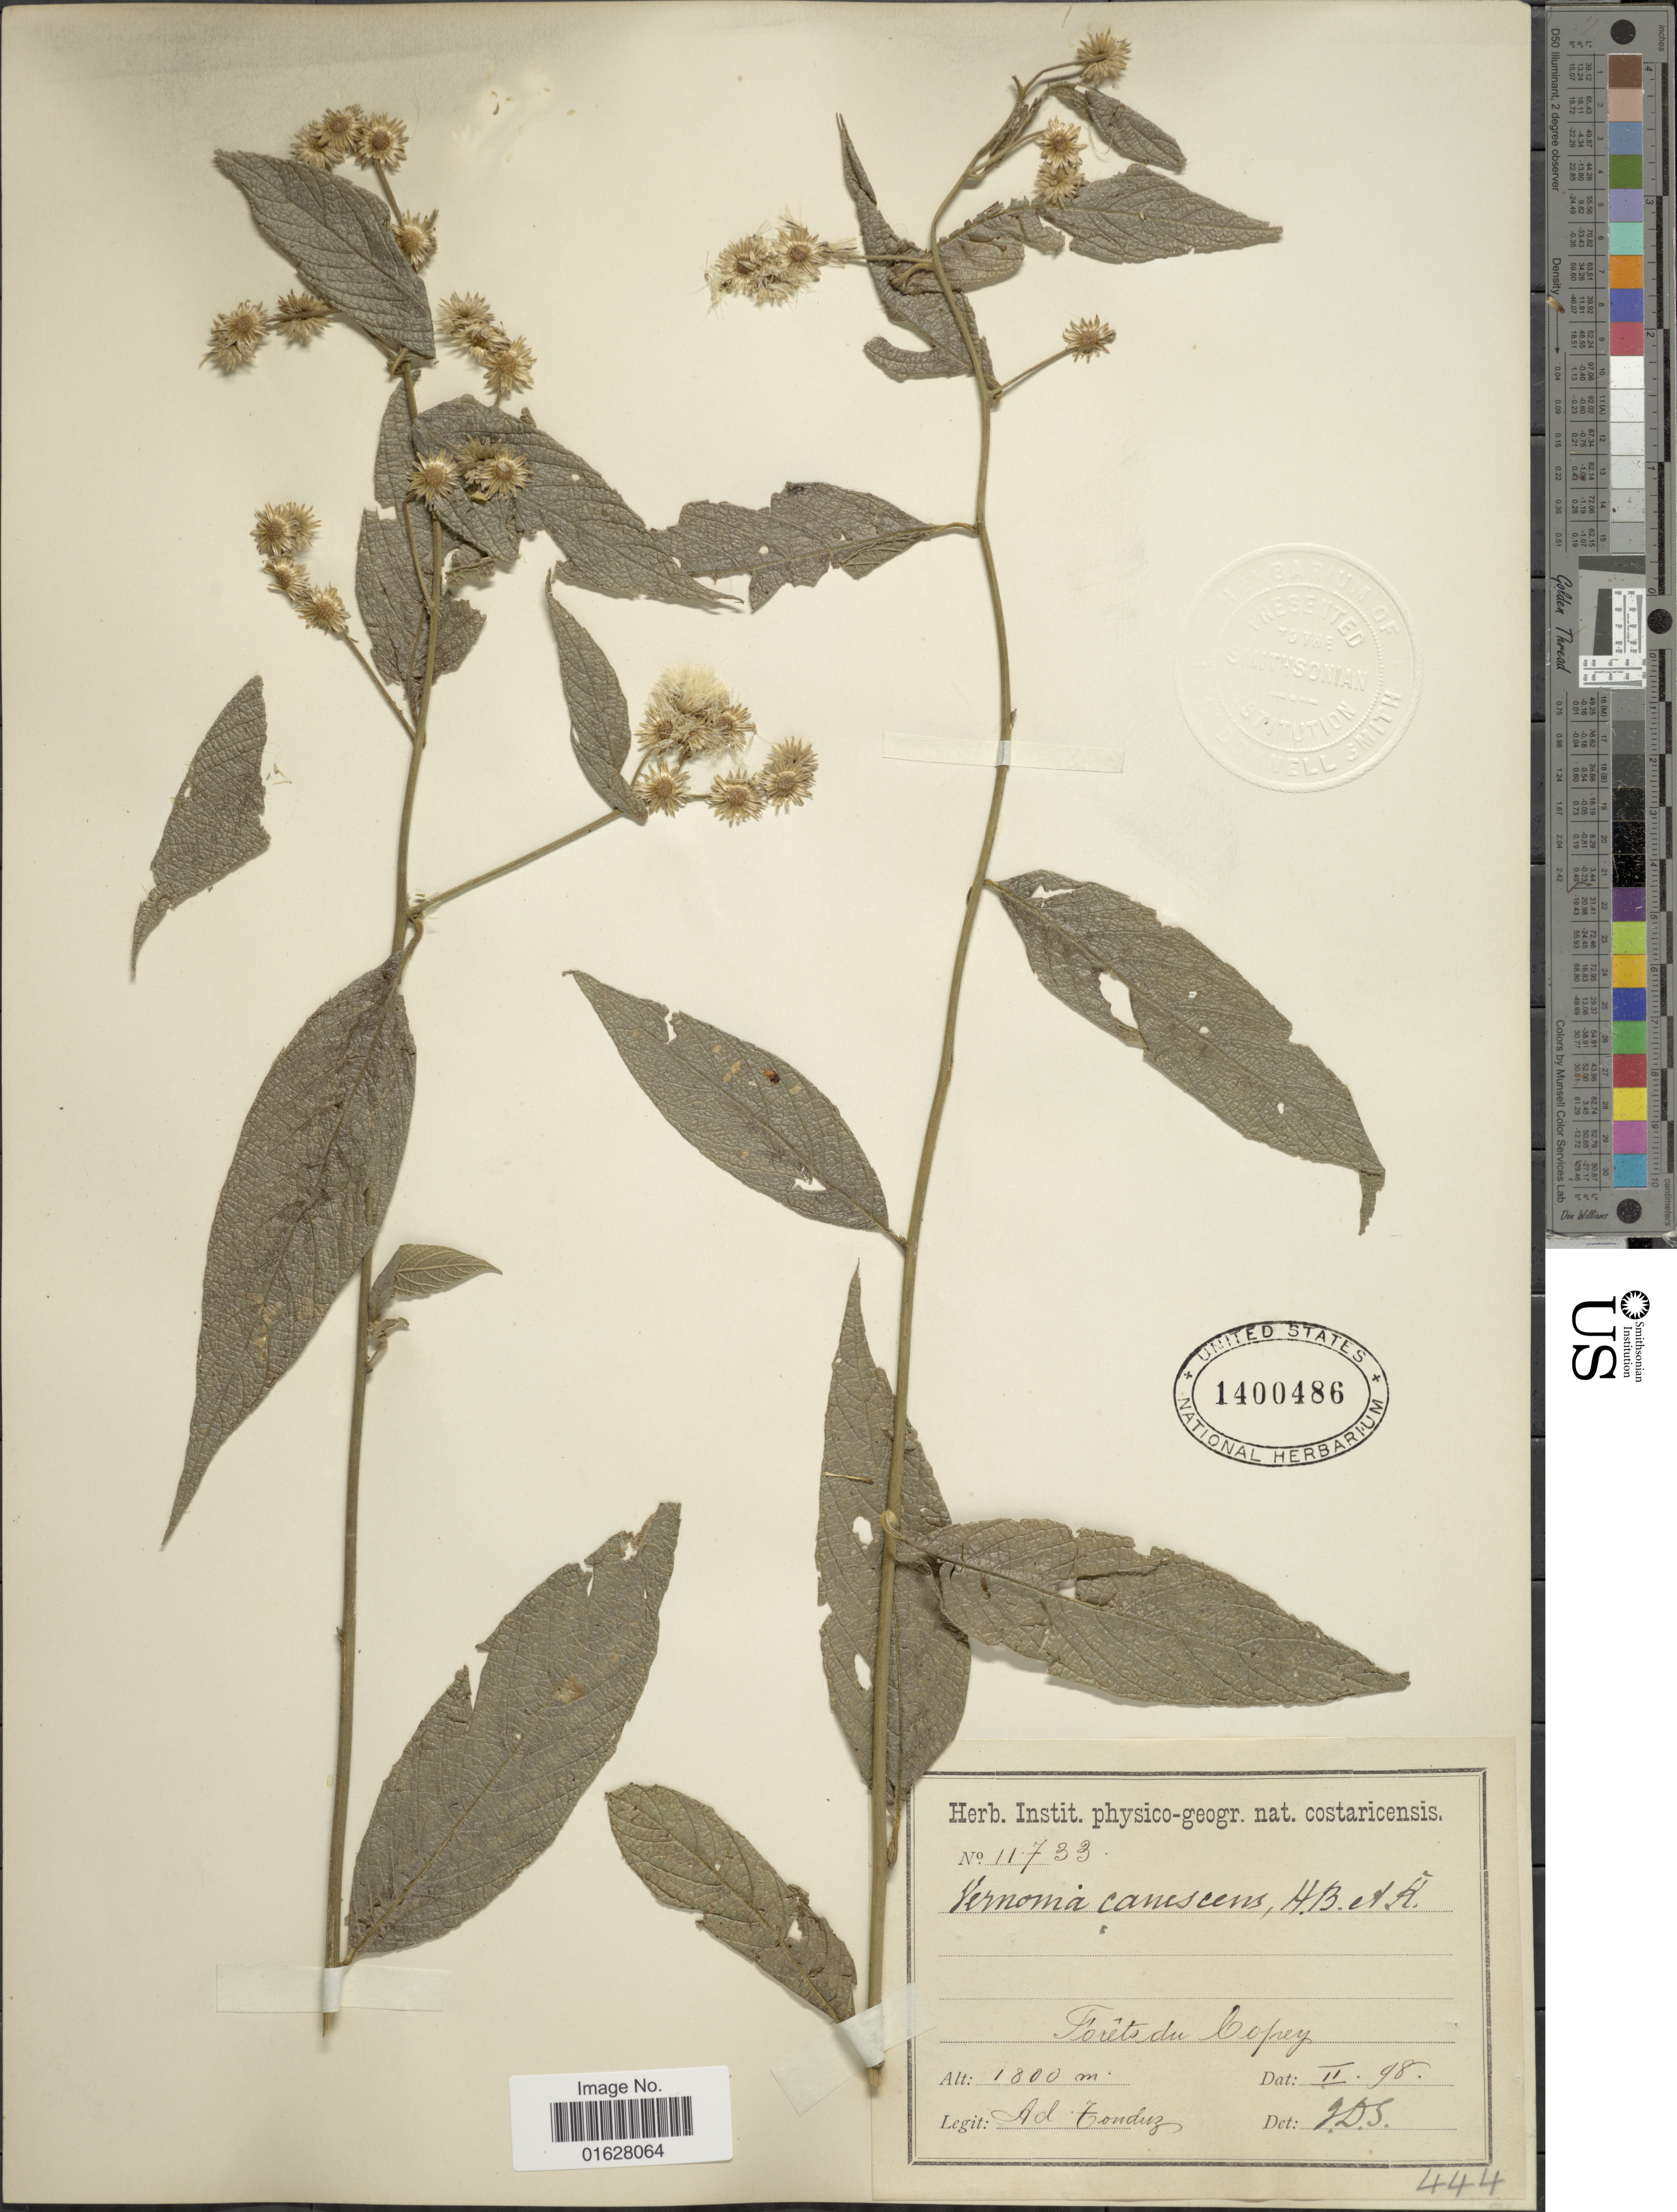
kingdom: Plantae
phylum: Tracheophyta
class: Magnoliopsida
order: Asterales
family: Asteraceae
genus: Lepidaploa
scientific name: Lepidaploa canescens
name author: (Kunth) H. Rob.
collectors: A. Tonduz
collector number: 11733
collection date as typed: Transcribed d/m/y: /2/98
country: Costa Rica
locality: Costaricensis. Forets du Copey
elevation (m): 1800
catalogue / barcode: US 1400486